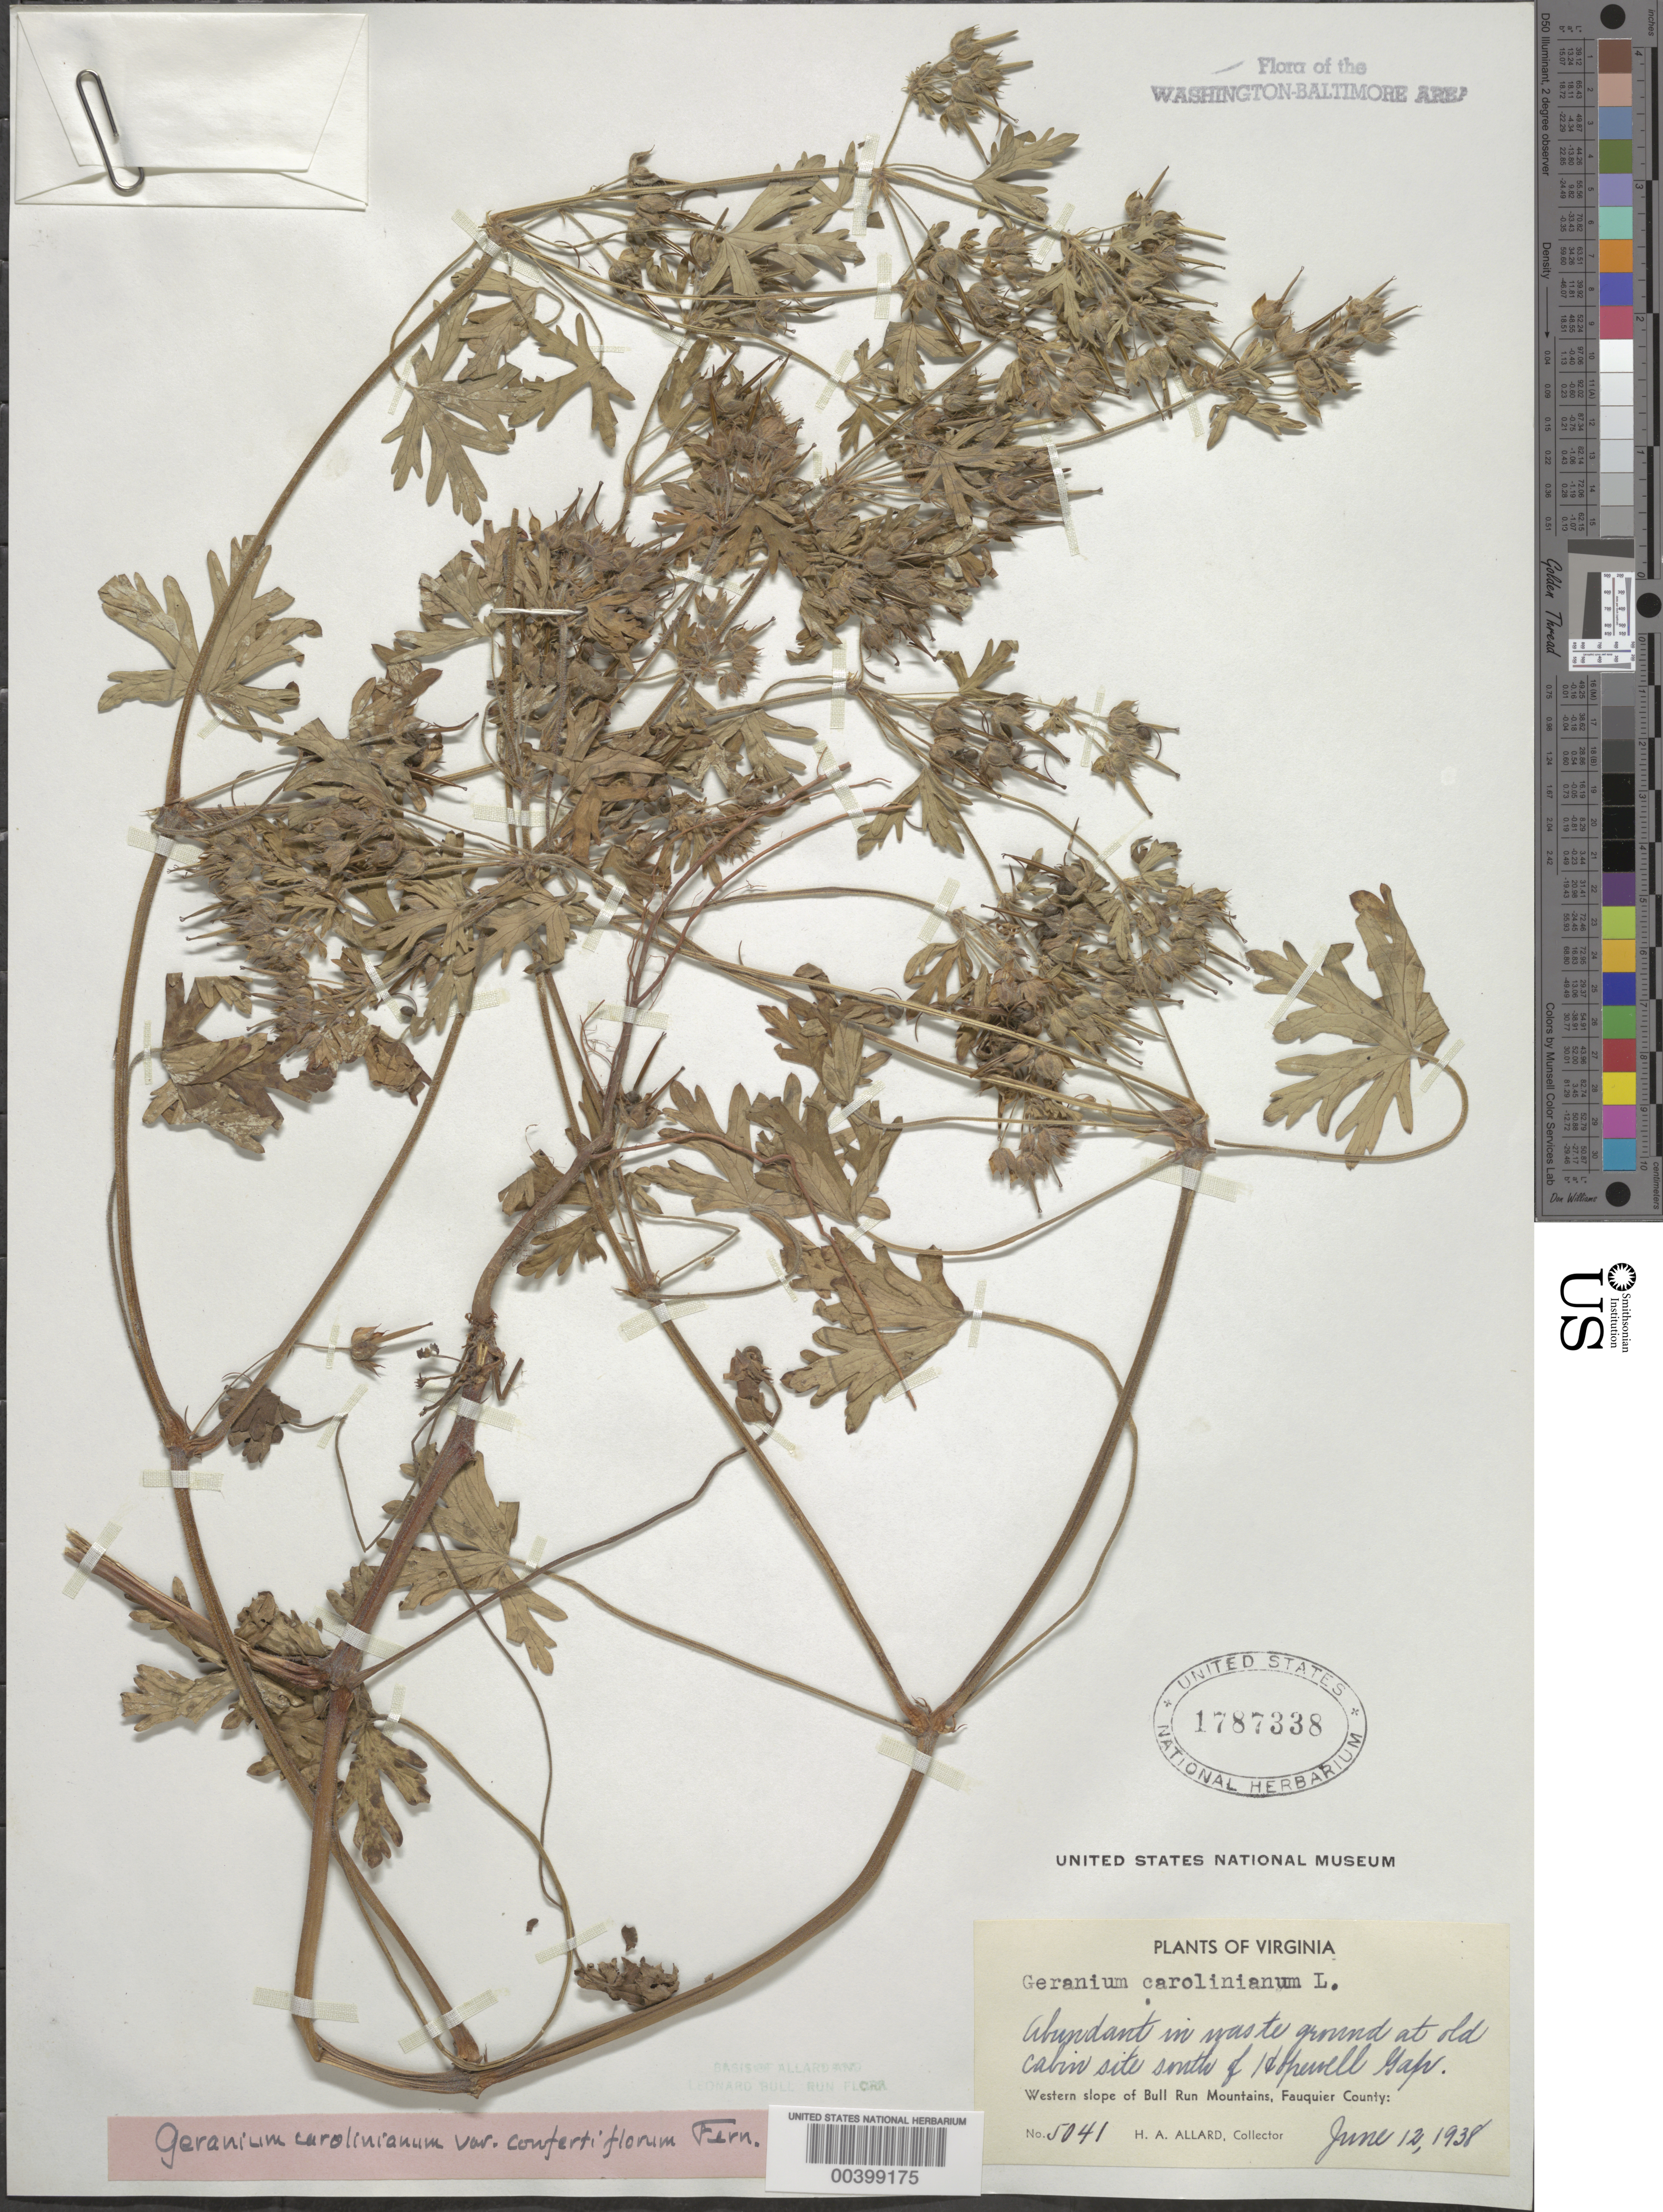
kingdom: Plantae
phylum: Tracheophyta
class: Magnoliopsida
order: Geraniales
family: Geraniaceae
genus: Geranium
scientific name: Geranium carolinianum var. confertiflorum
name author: Fernald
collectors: H. A. Allard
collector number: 5041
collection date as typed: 12 Jun 1938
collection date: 1938-06-12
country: United States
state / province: Virginia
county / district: Fauquier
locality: South of Hopewell Gap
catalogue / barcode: US 1787338